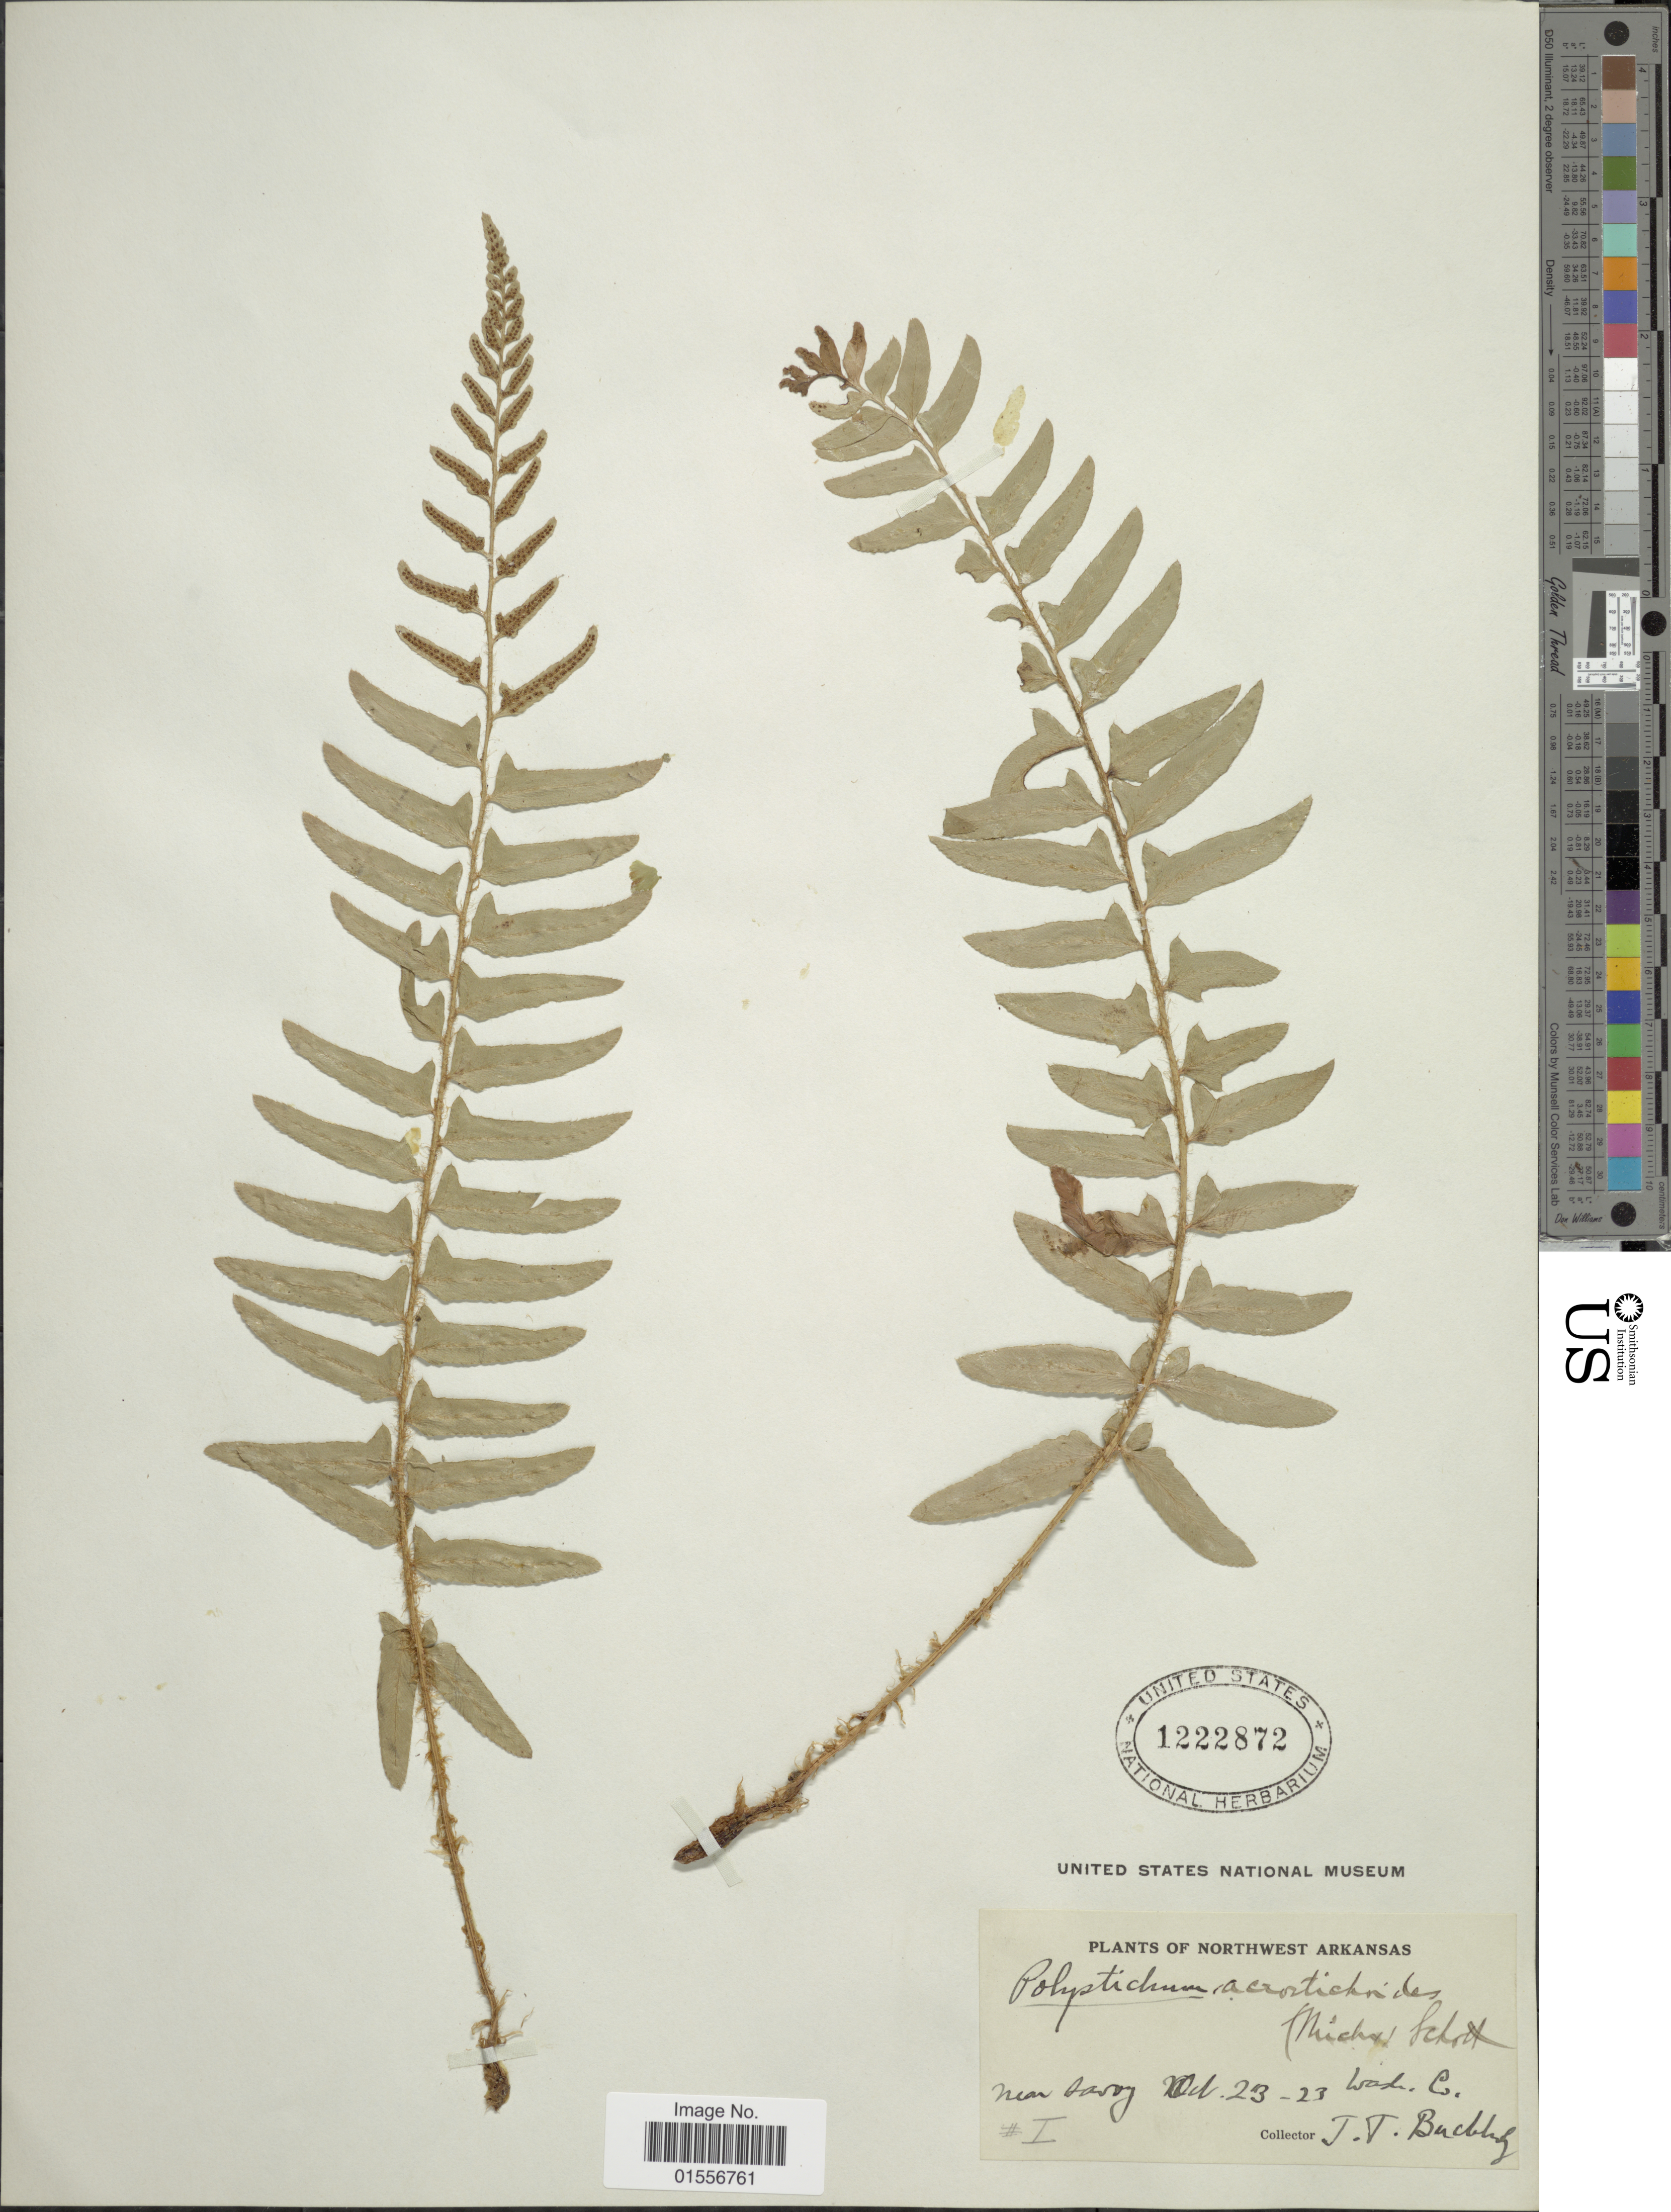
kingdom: Plantae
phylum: Tracheophyta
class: Polypodiopsida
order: Polypodiales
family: Dryopteridaceae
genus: Polystichum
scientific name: Polystichum acrostichoides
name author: (Michx.) Schott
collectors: J. T. Buchholz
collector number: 1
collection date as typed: Transcribed d/m/y: 23/10/23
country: United States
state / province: Arkansas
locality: Northwest Arkansas, near savoy, Wash. Co.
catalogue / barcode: US 1222872